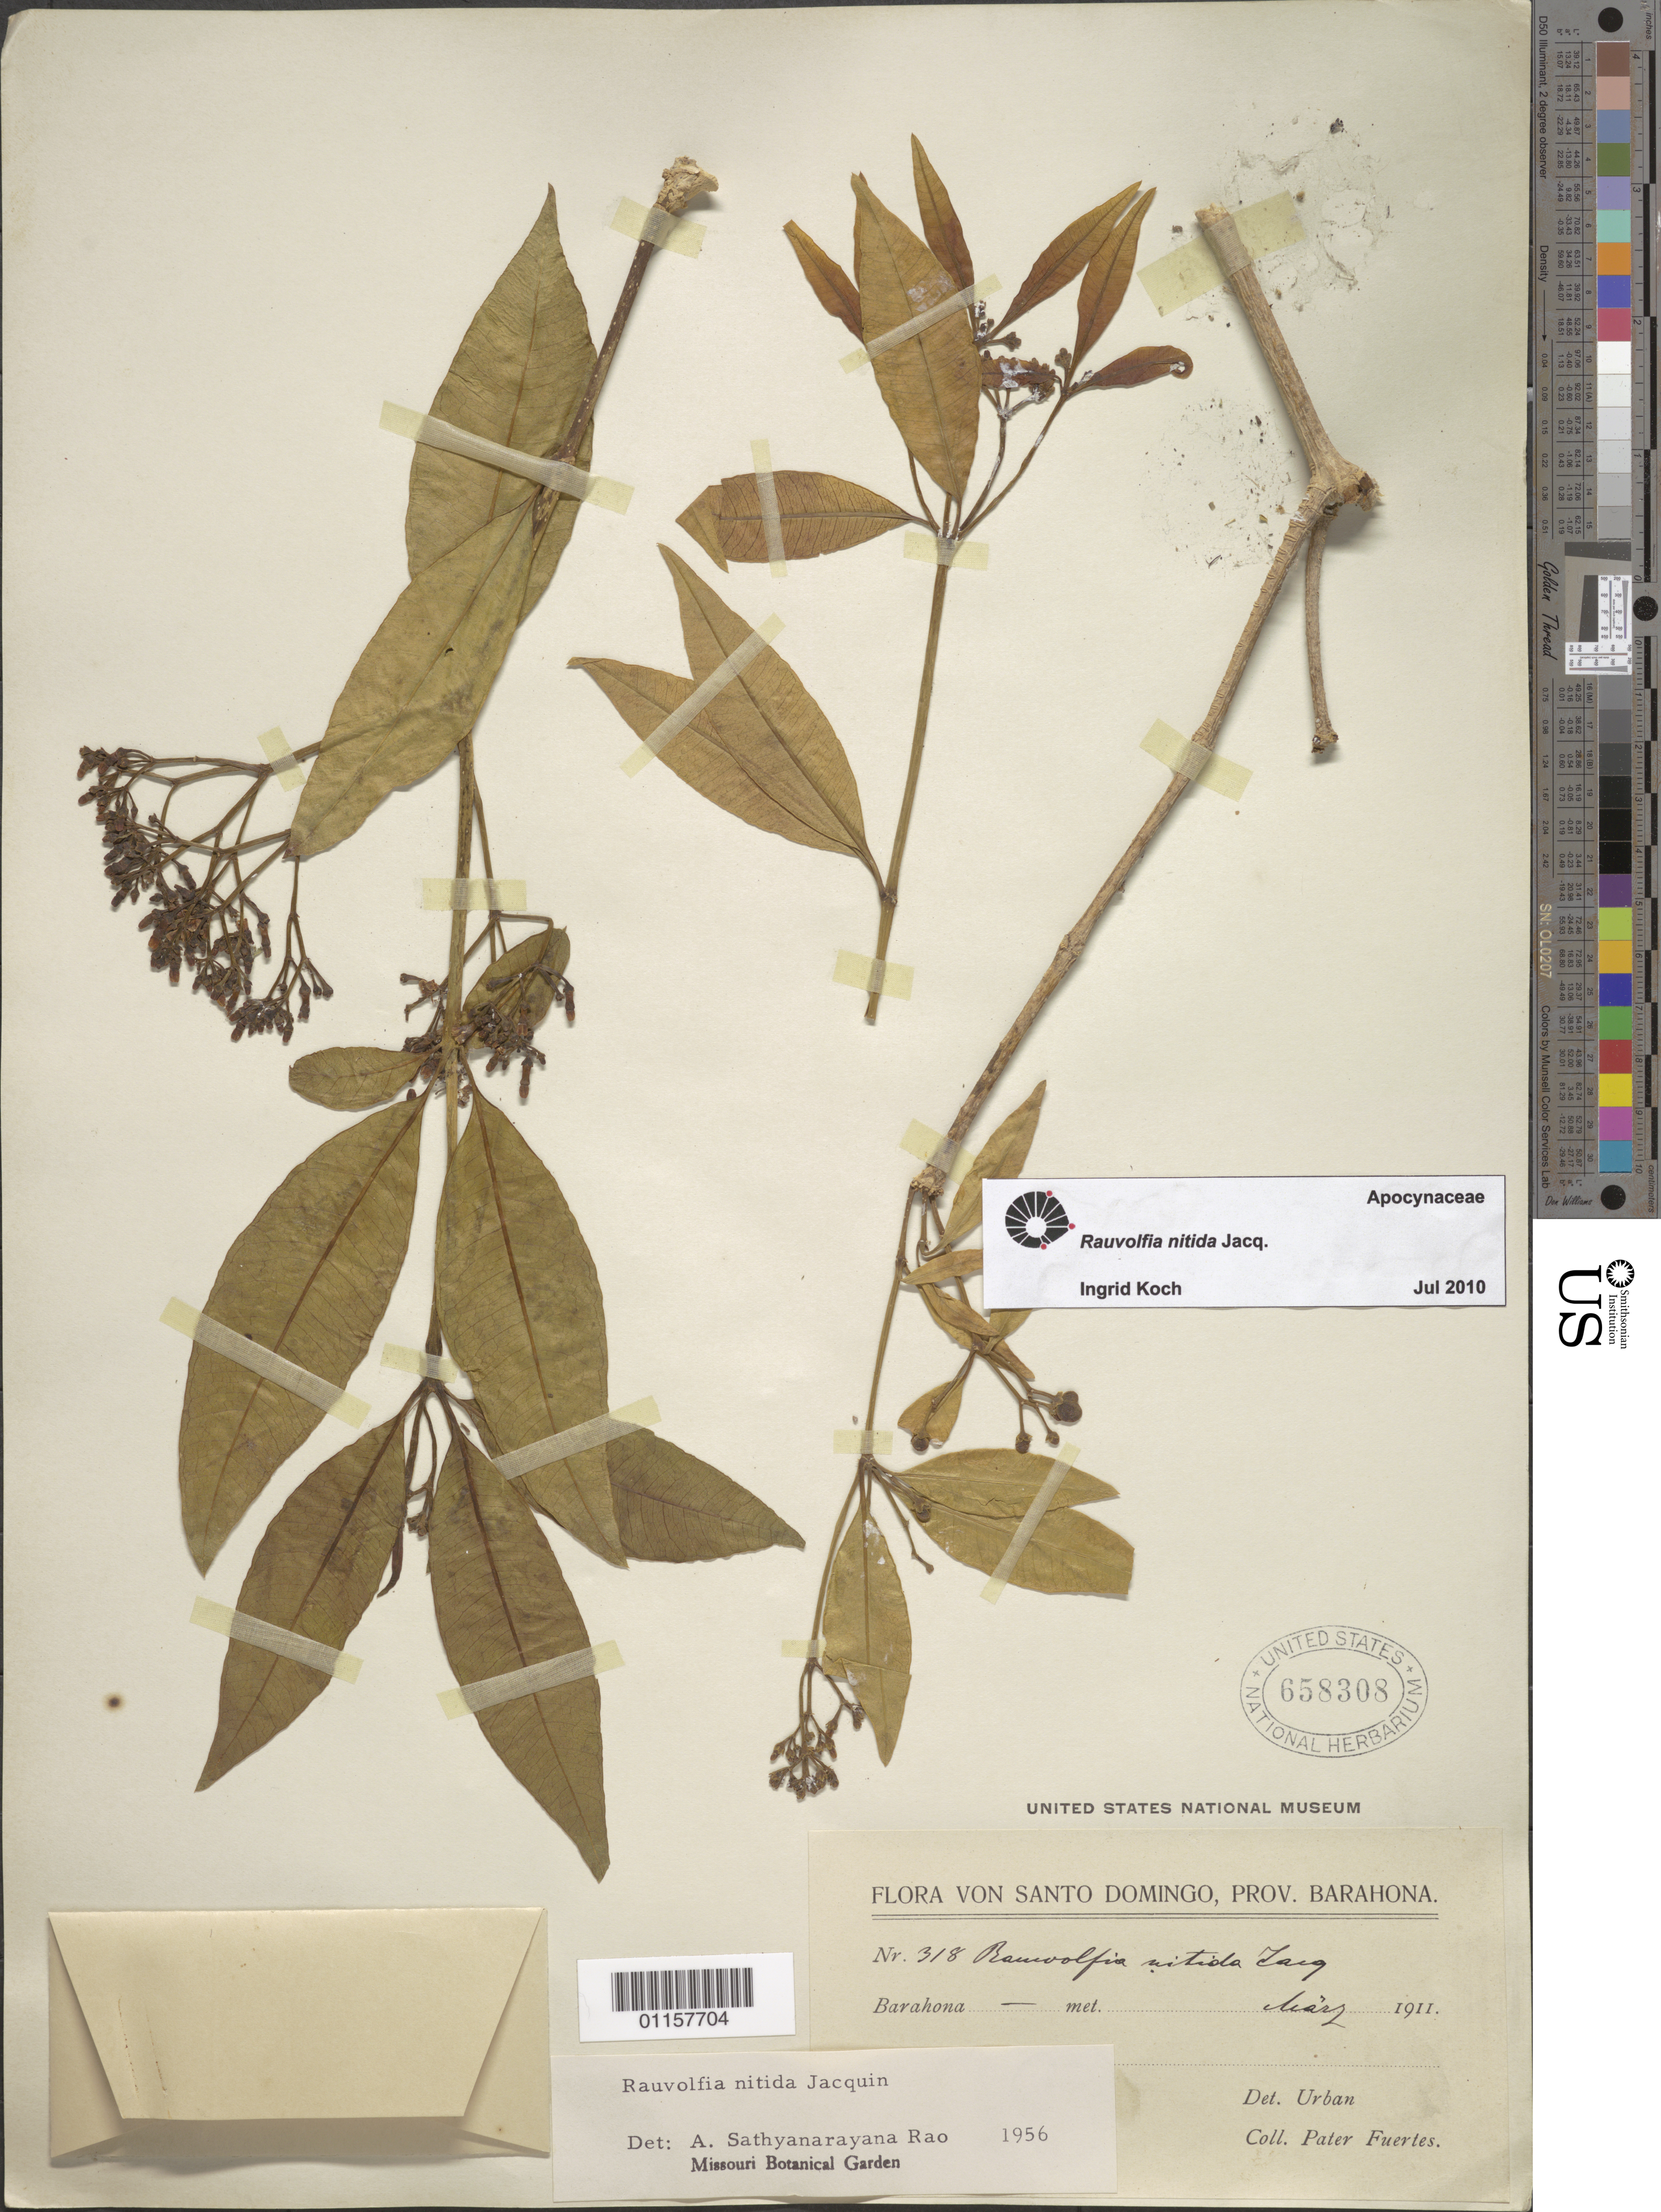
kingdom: Plantae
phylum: Tracheophyta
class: Magnoliopsida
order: Gentianales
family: Apocynaceae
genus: Rauvolfia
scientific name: Rauvolfia nitida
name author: Jacq.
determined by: Koch, I.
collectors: M. D. Fuertes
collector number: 318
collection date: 1911-03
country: Dominican Republic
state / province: Barahona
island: Hispaniola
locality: Barahona.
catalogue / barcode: US 658308